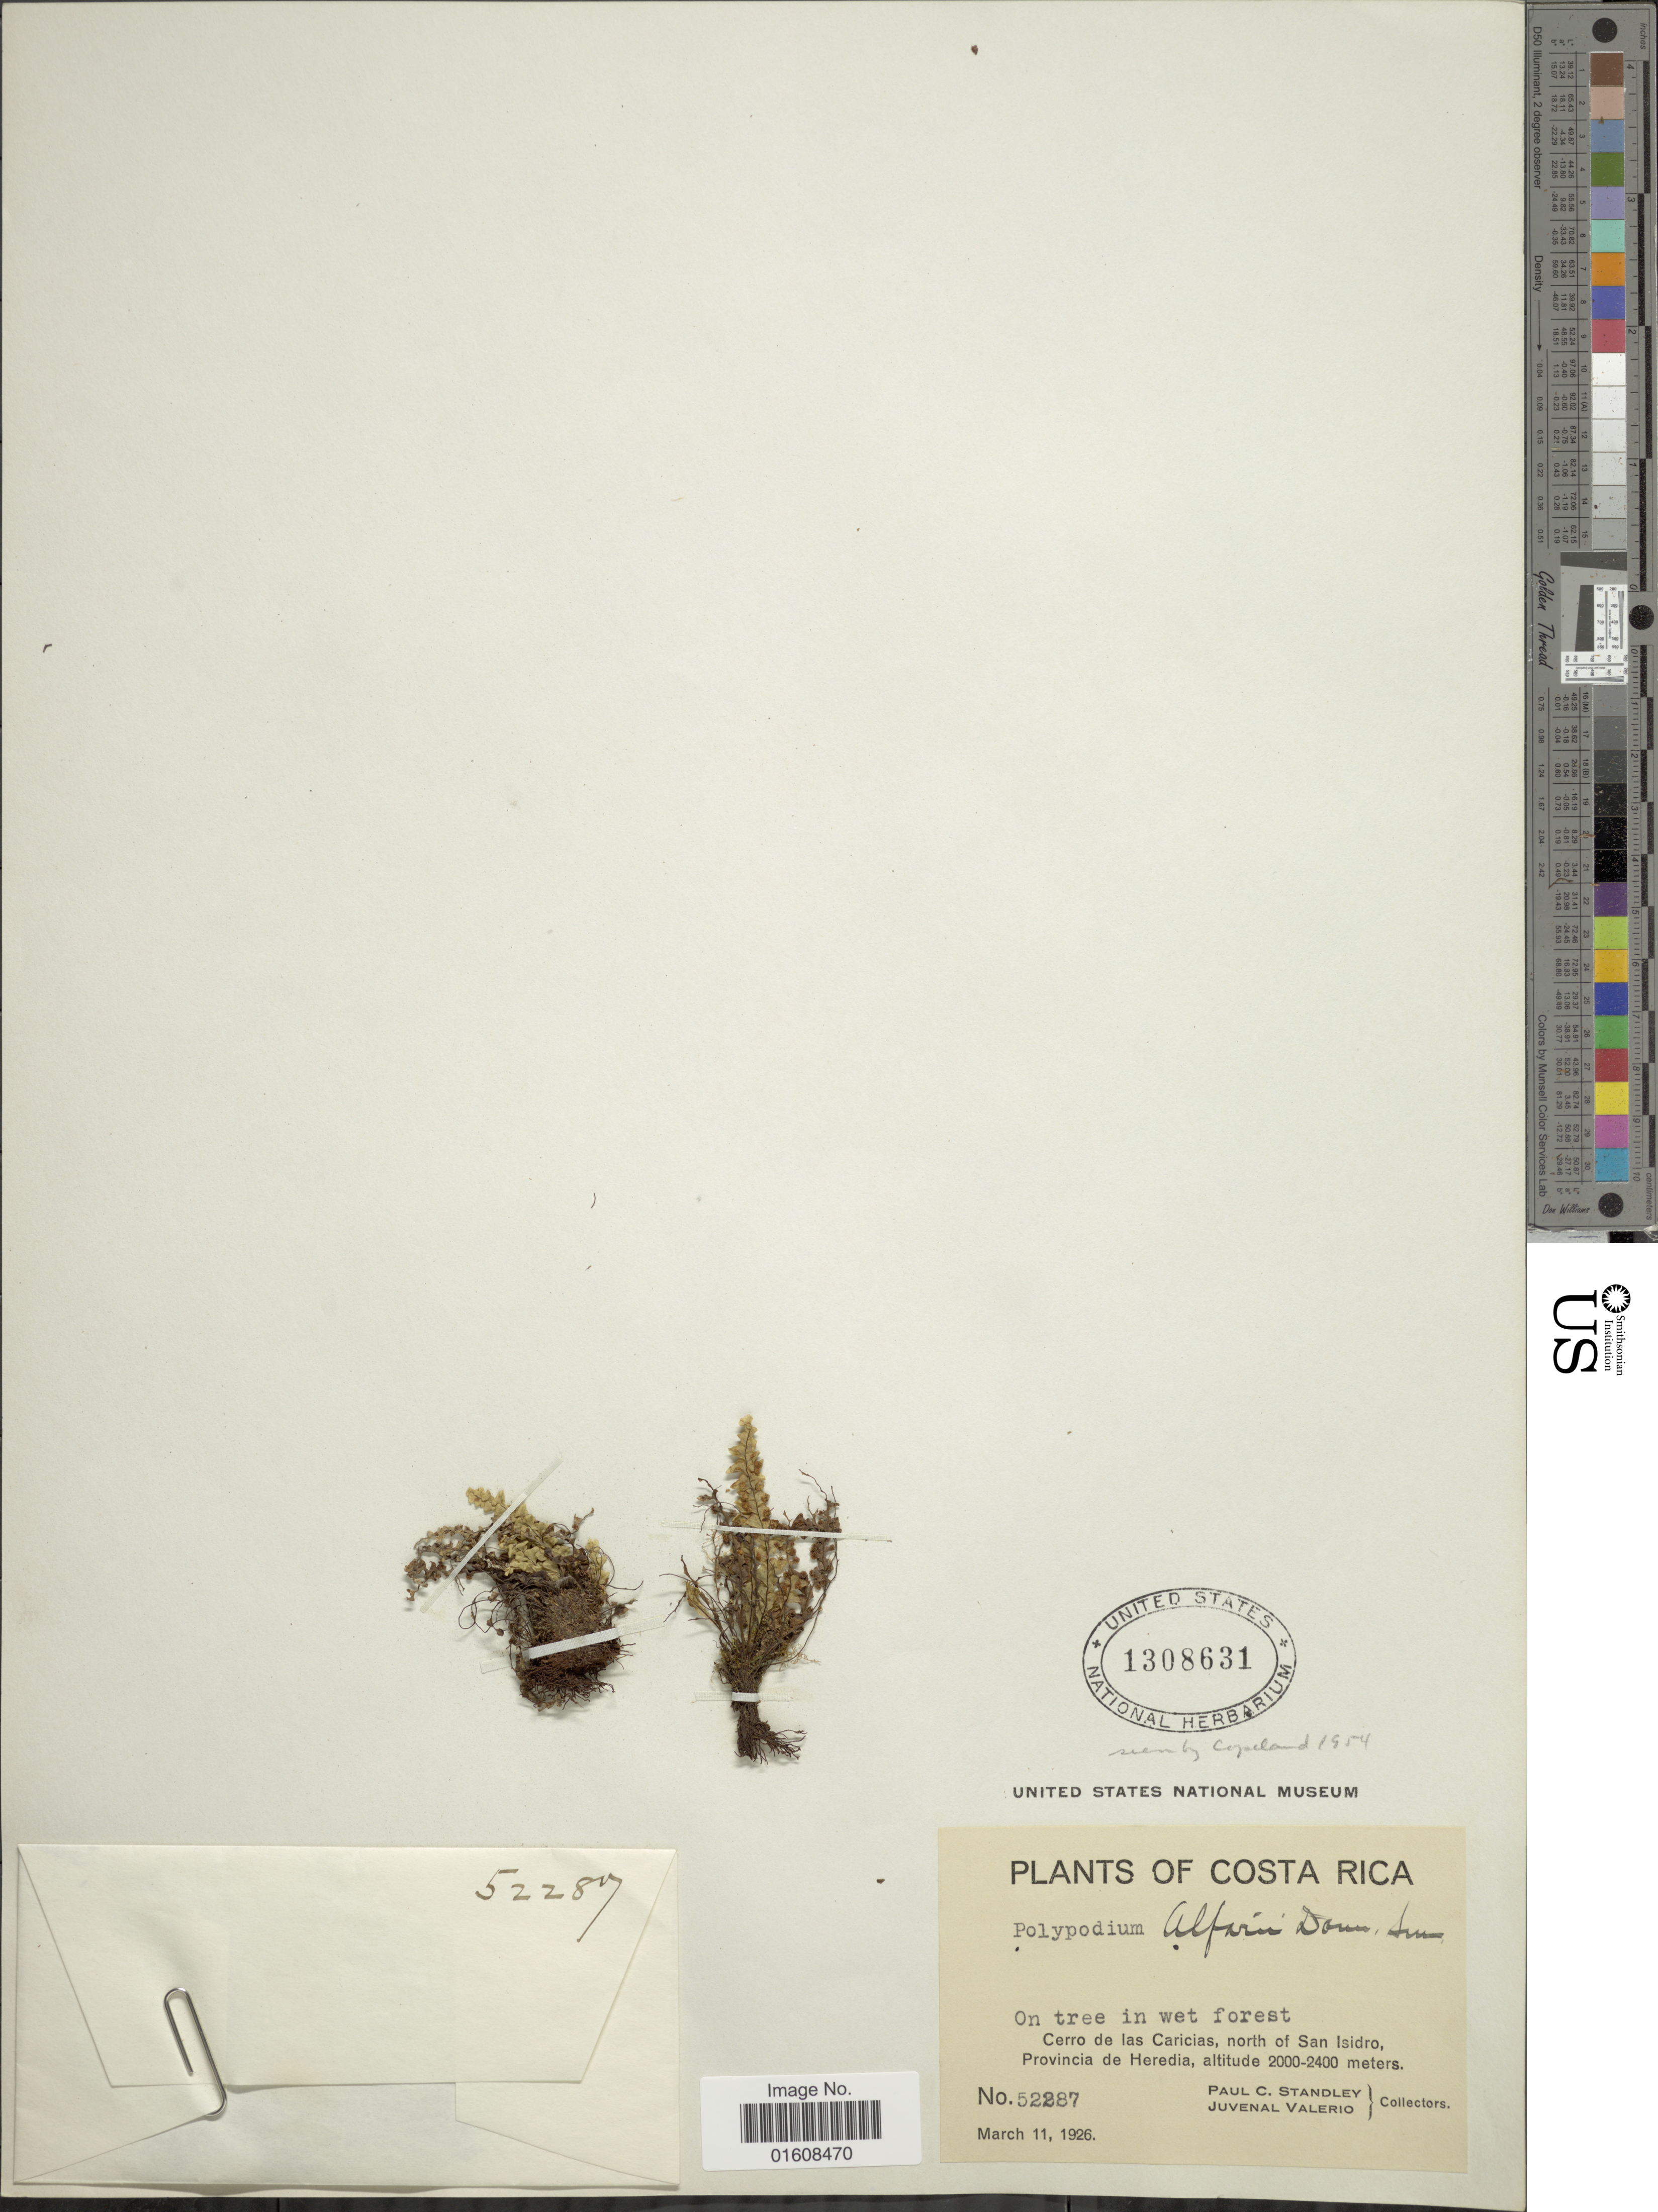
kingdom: Plantae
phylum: Tracheophyta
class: Polypodiopsida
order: Polypodiales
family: Polypodiaceae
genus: Alansmia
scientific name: Alansmia alfaroi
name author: (Donn. Sm.) Moguel & M. Kessler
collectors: P. C. Standley & J. Valerio R.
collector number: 52287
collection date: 1926-03-11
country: Costa Rica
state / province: Heredia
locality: Cerro de las Caricias, north of San Isidro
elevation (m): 2000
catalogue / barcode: US 1308631